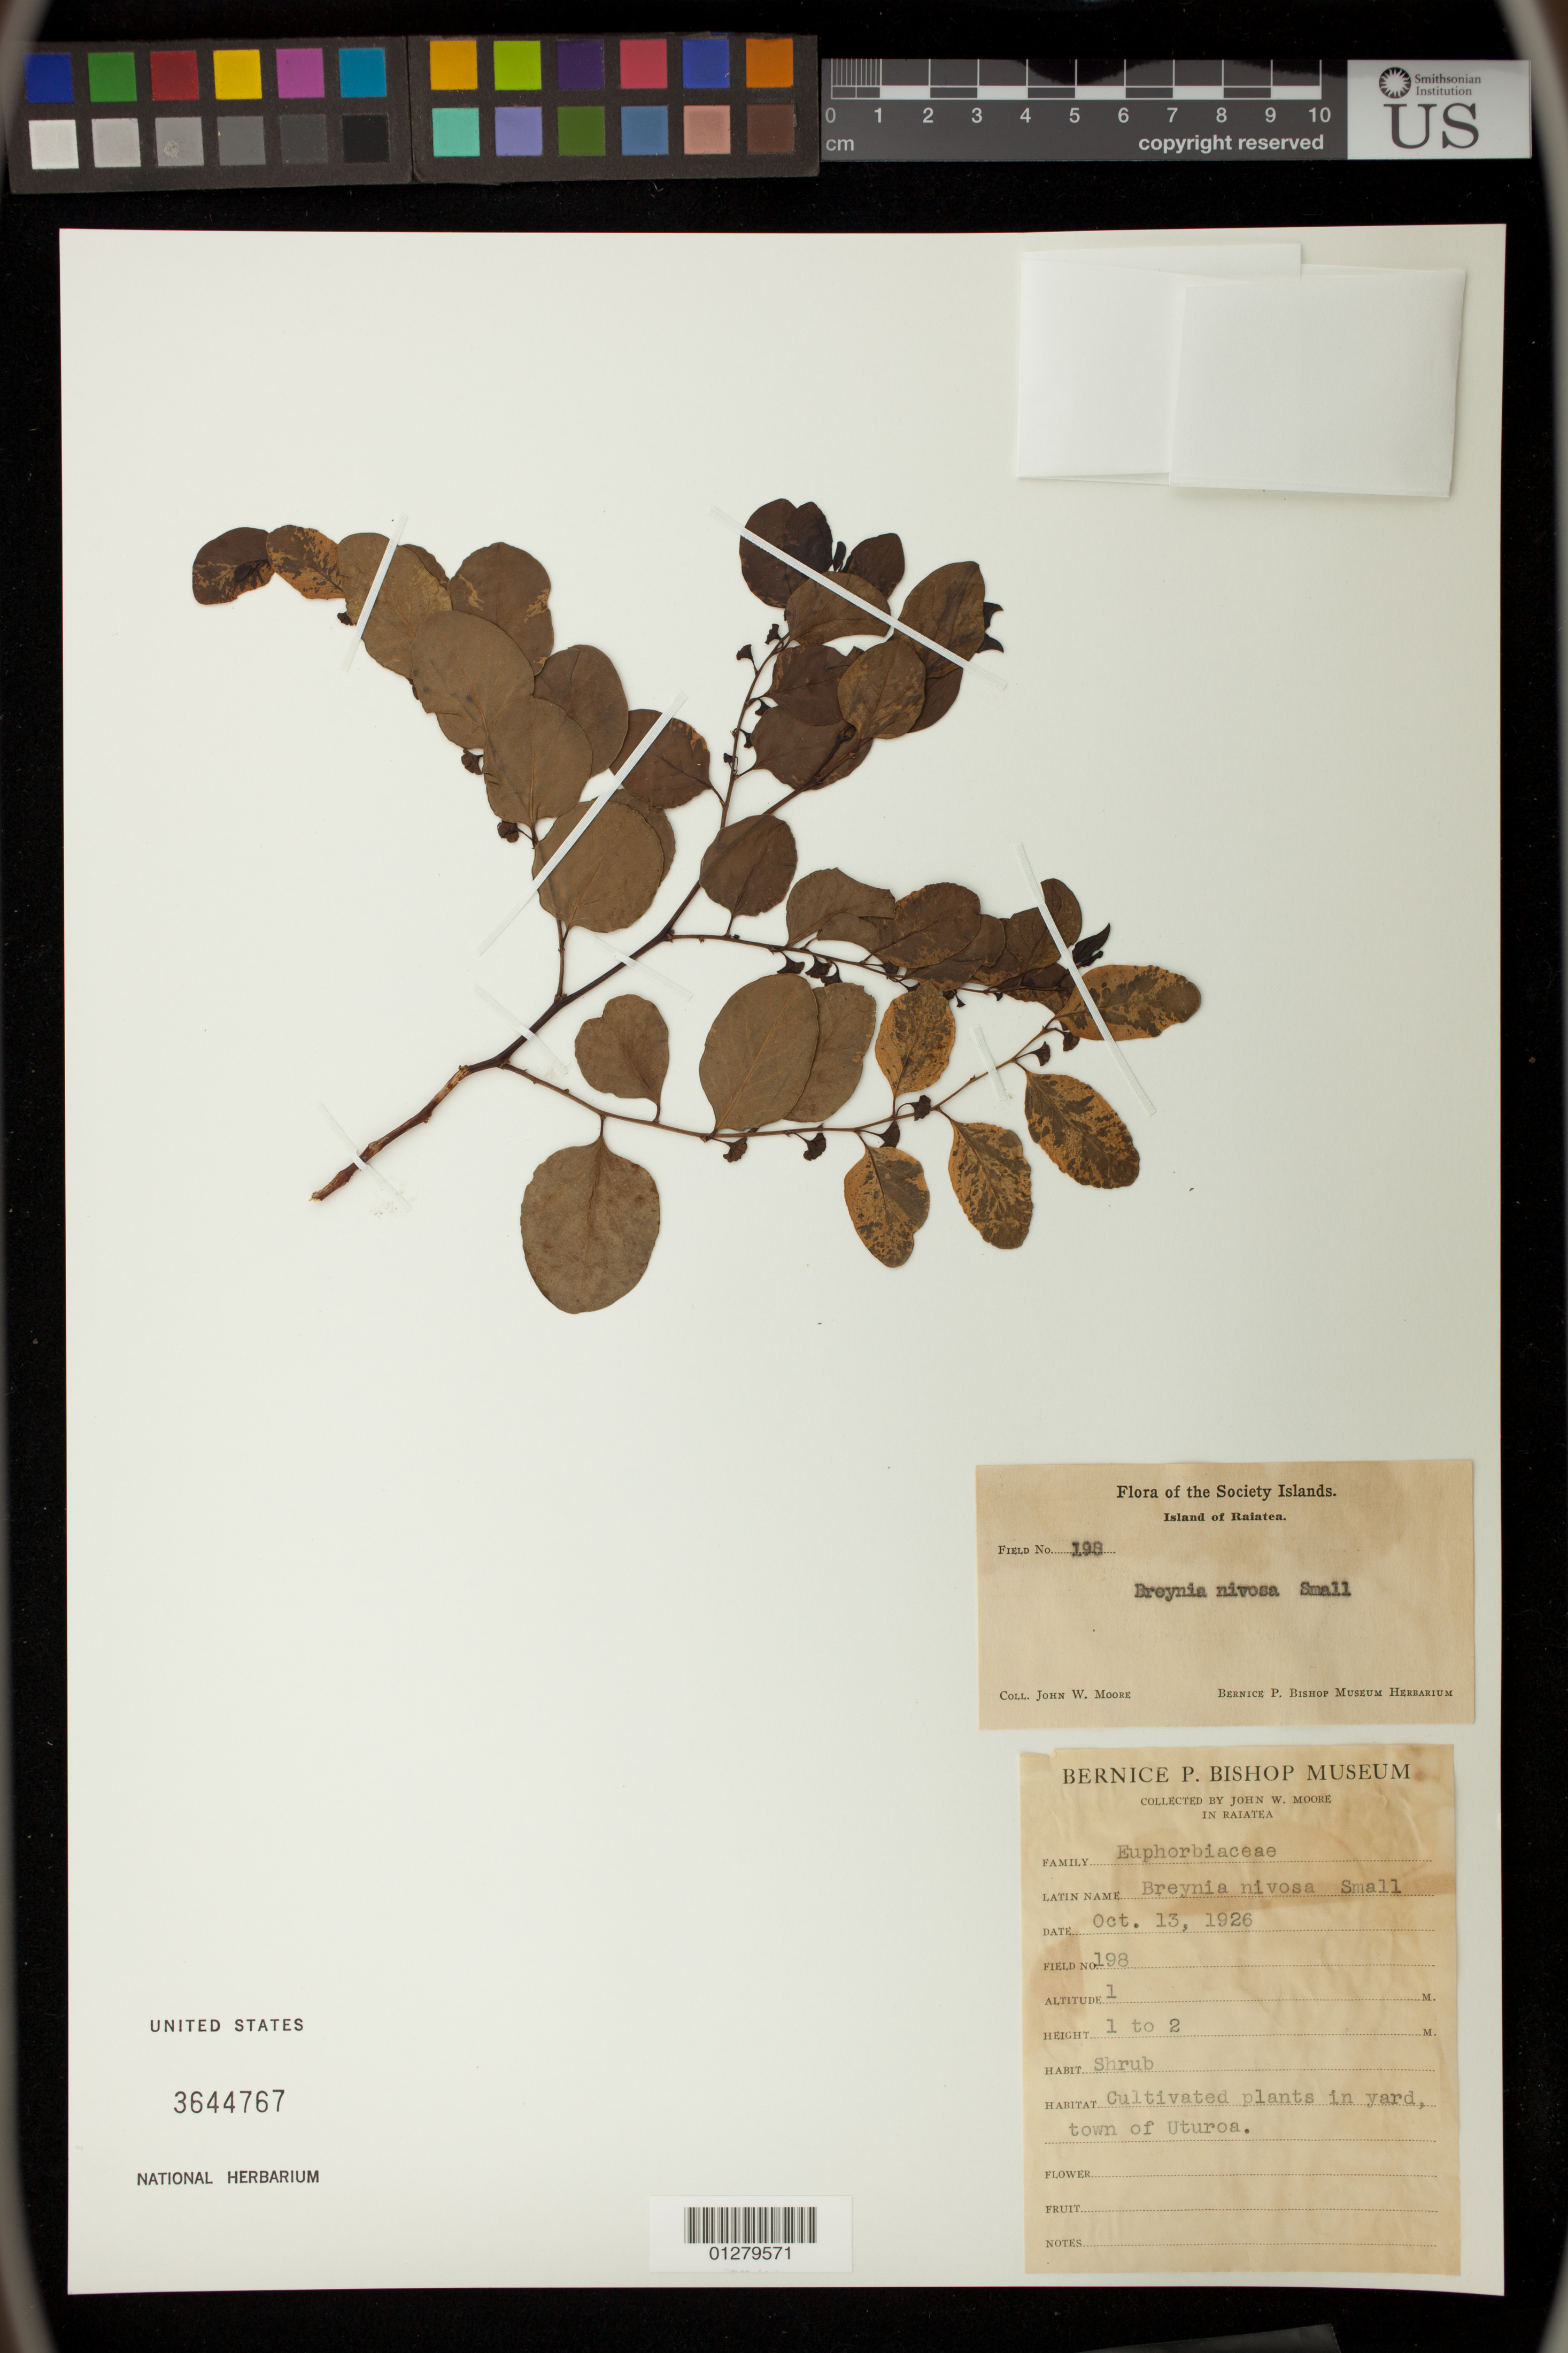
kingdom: Plantae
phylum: Tracheophyta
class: Magnoliopsida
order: Malpighiales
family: Phyllanthaceae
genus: Phyllanthus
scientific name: Phyllanthus nivosus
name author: W. Bull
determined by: Wagner, W. L., (BOT), Smithsonian Institution - National Museum of Natural History (UNITED STATES)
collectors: J. Moore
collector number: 198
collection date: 1926-10-13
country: French Polynesia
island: Raiatea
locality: Society Islands, Island of Raiatea, Uturoa,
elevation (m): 1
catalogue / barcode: US 3644767